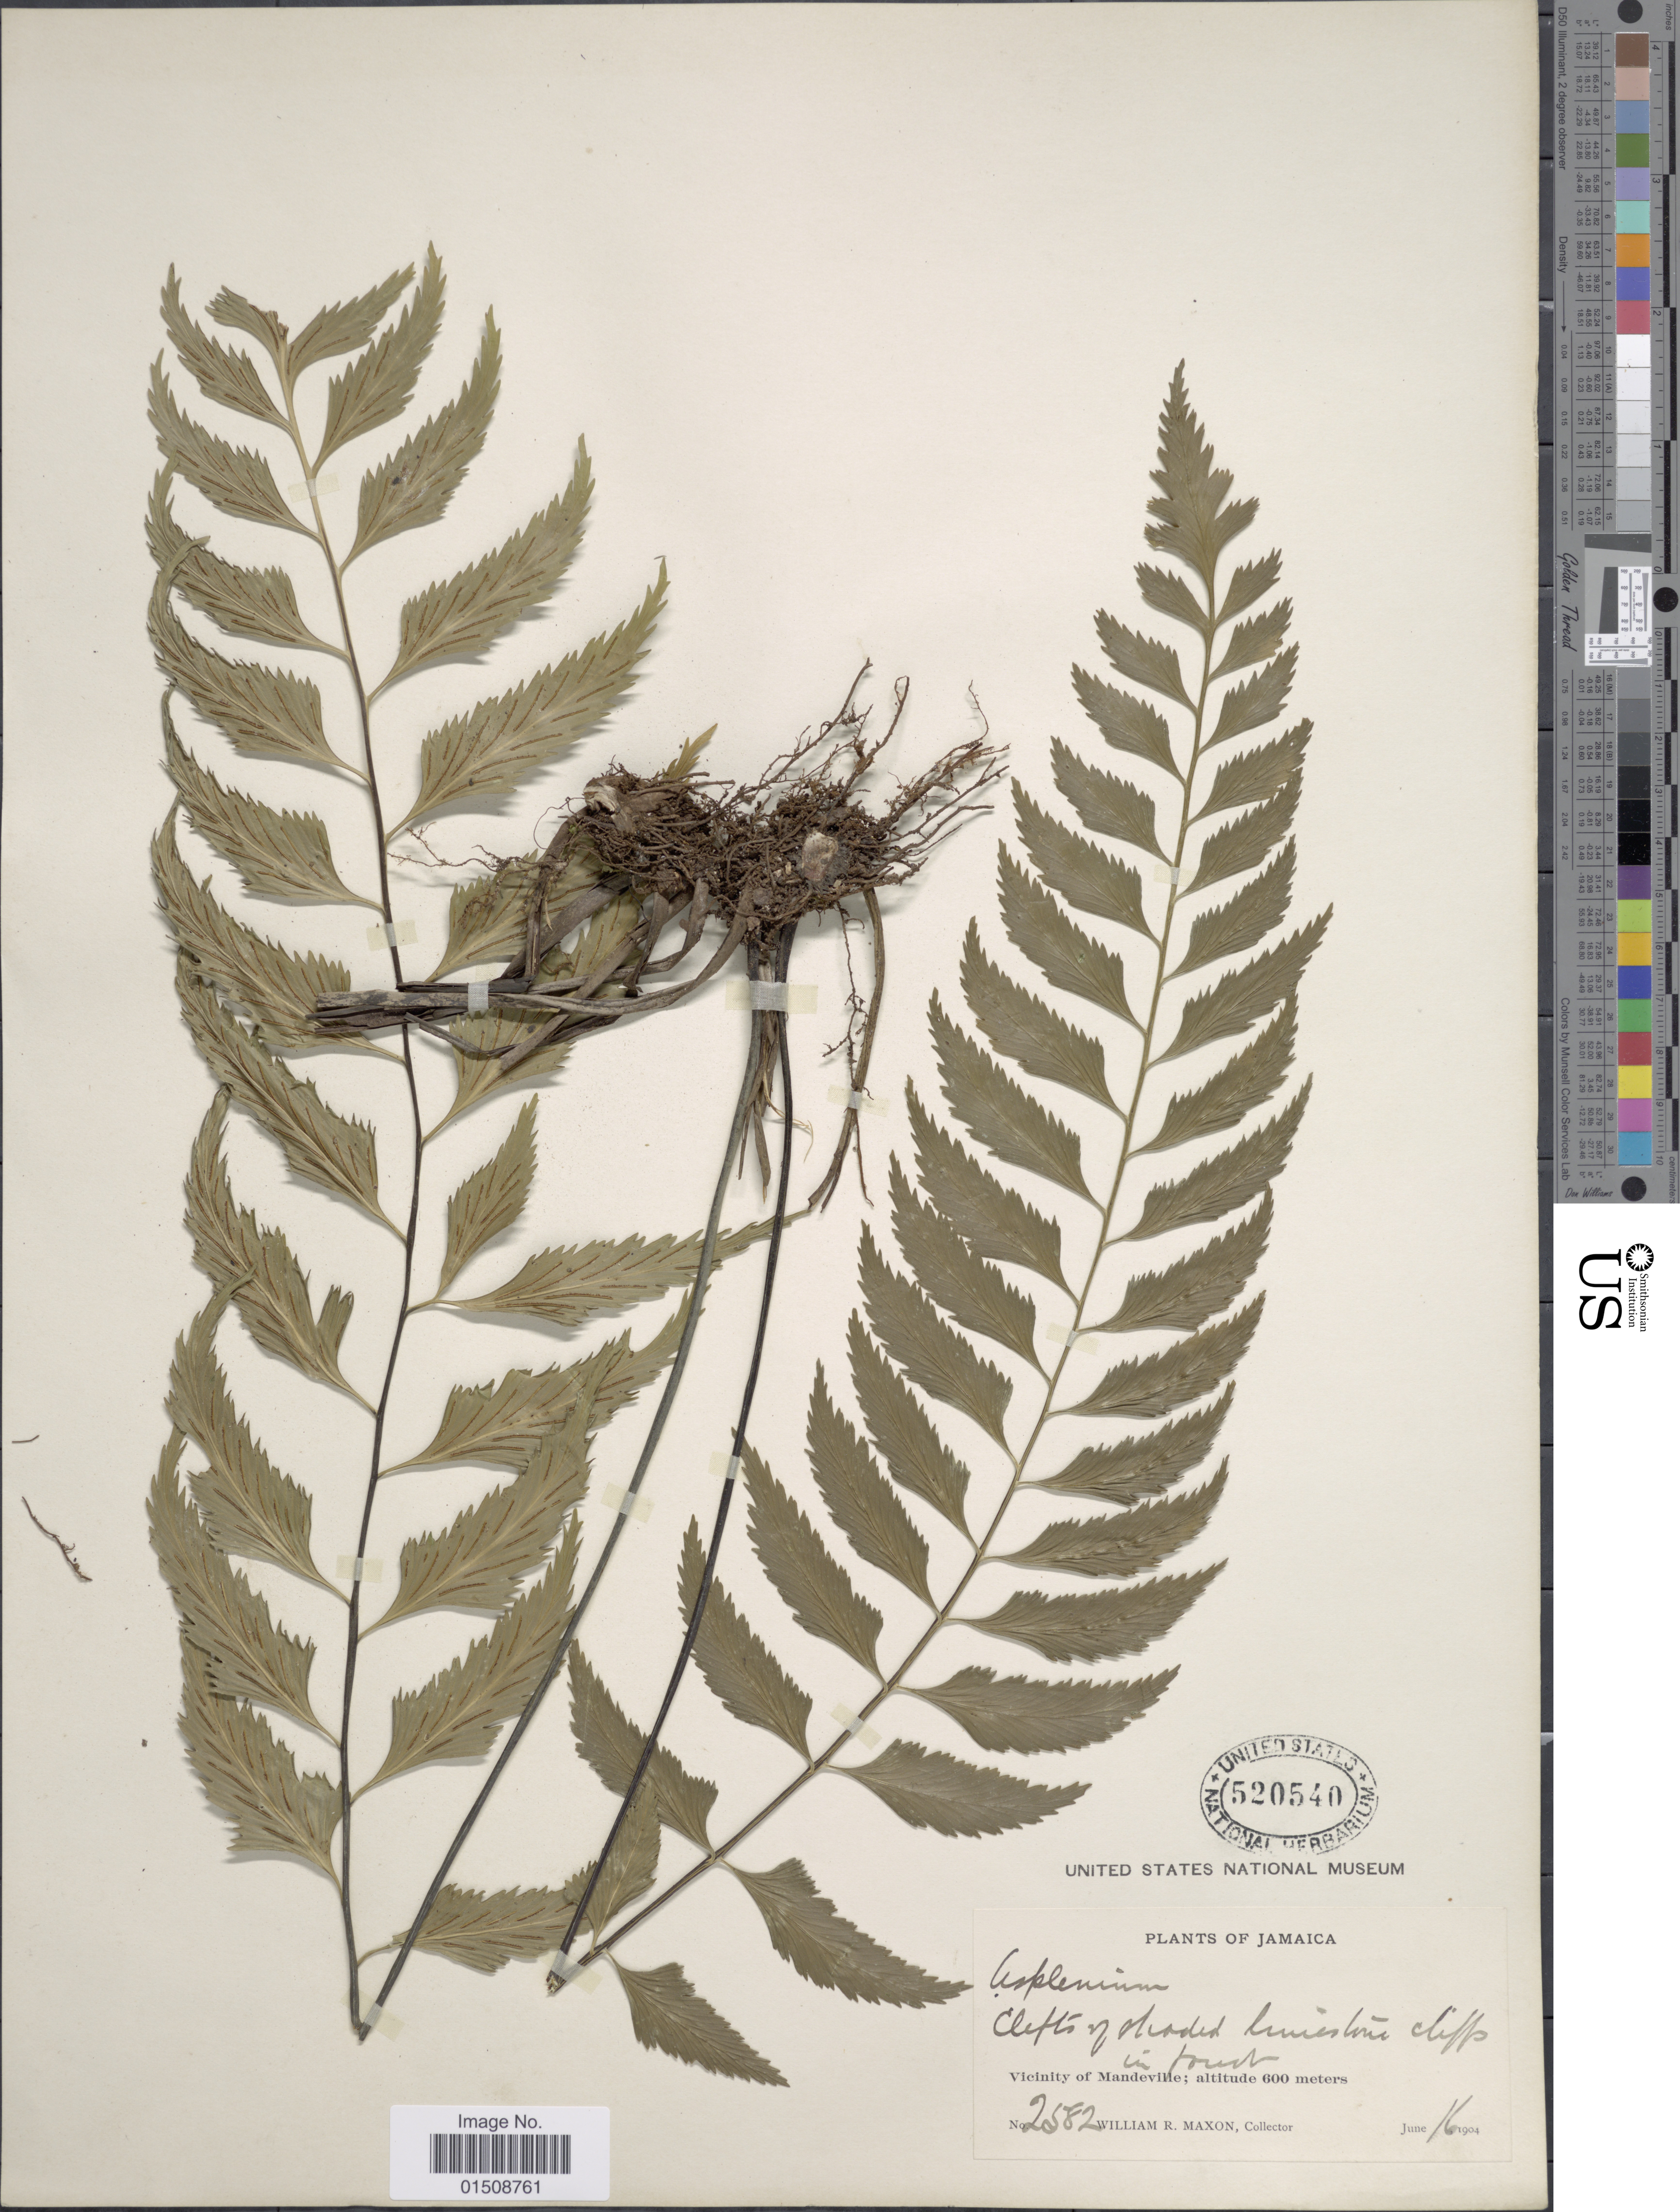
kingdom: Plantae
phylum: Tracheophyta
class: Polypodiopsida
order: Polypodiales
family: Aspleniaceae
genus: Asplenium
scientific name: Asplenium duale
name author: Jenman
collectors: W. R. Maxon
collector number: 2582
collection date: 1904-06-16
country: Jamaica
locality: Vicinity of Mandeville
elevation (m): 600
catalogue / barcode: US 520540